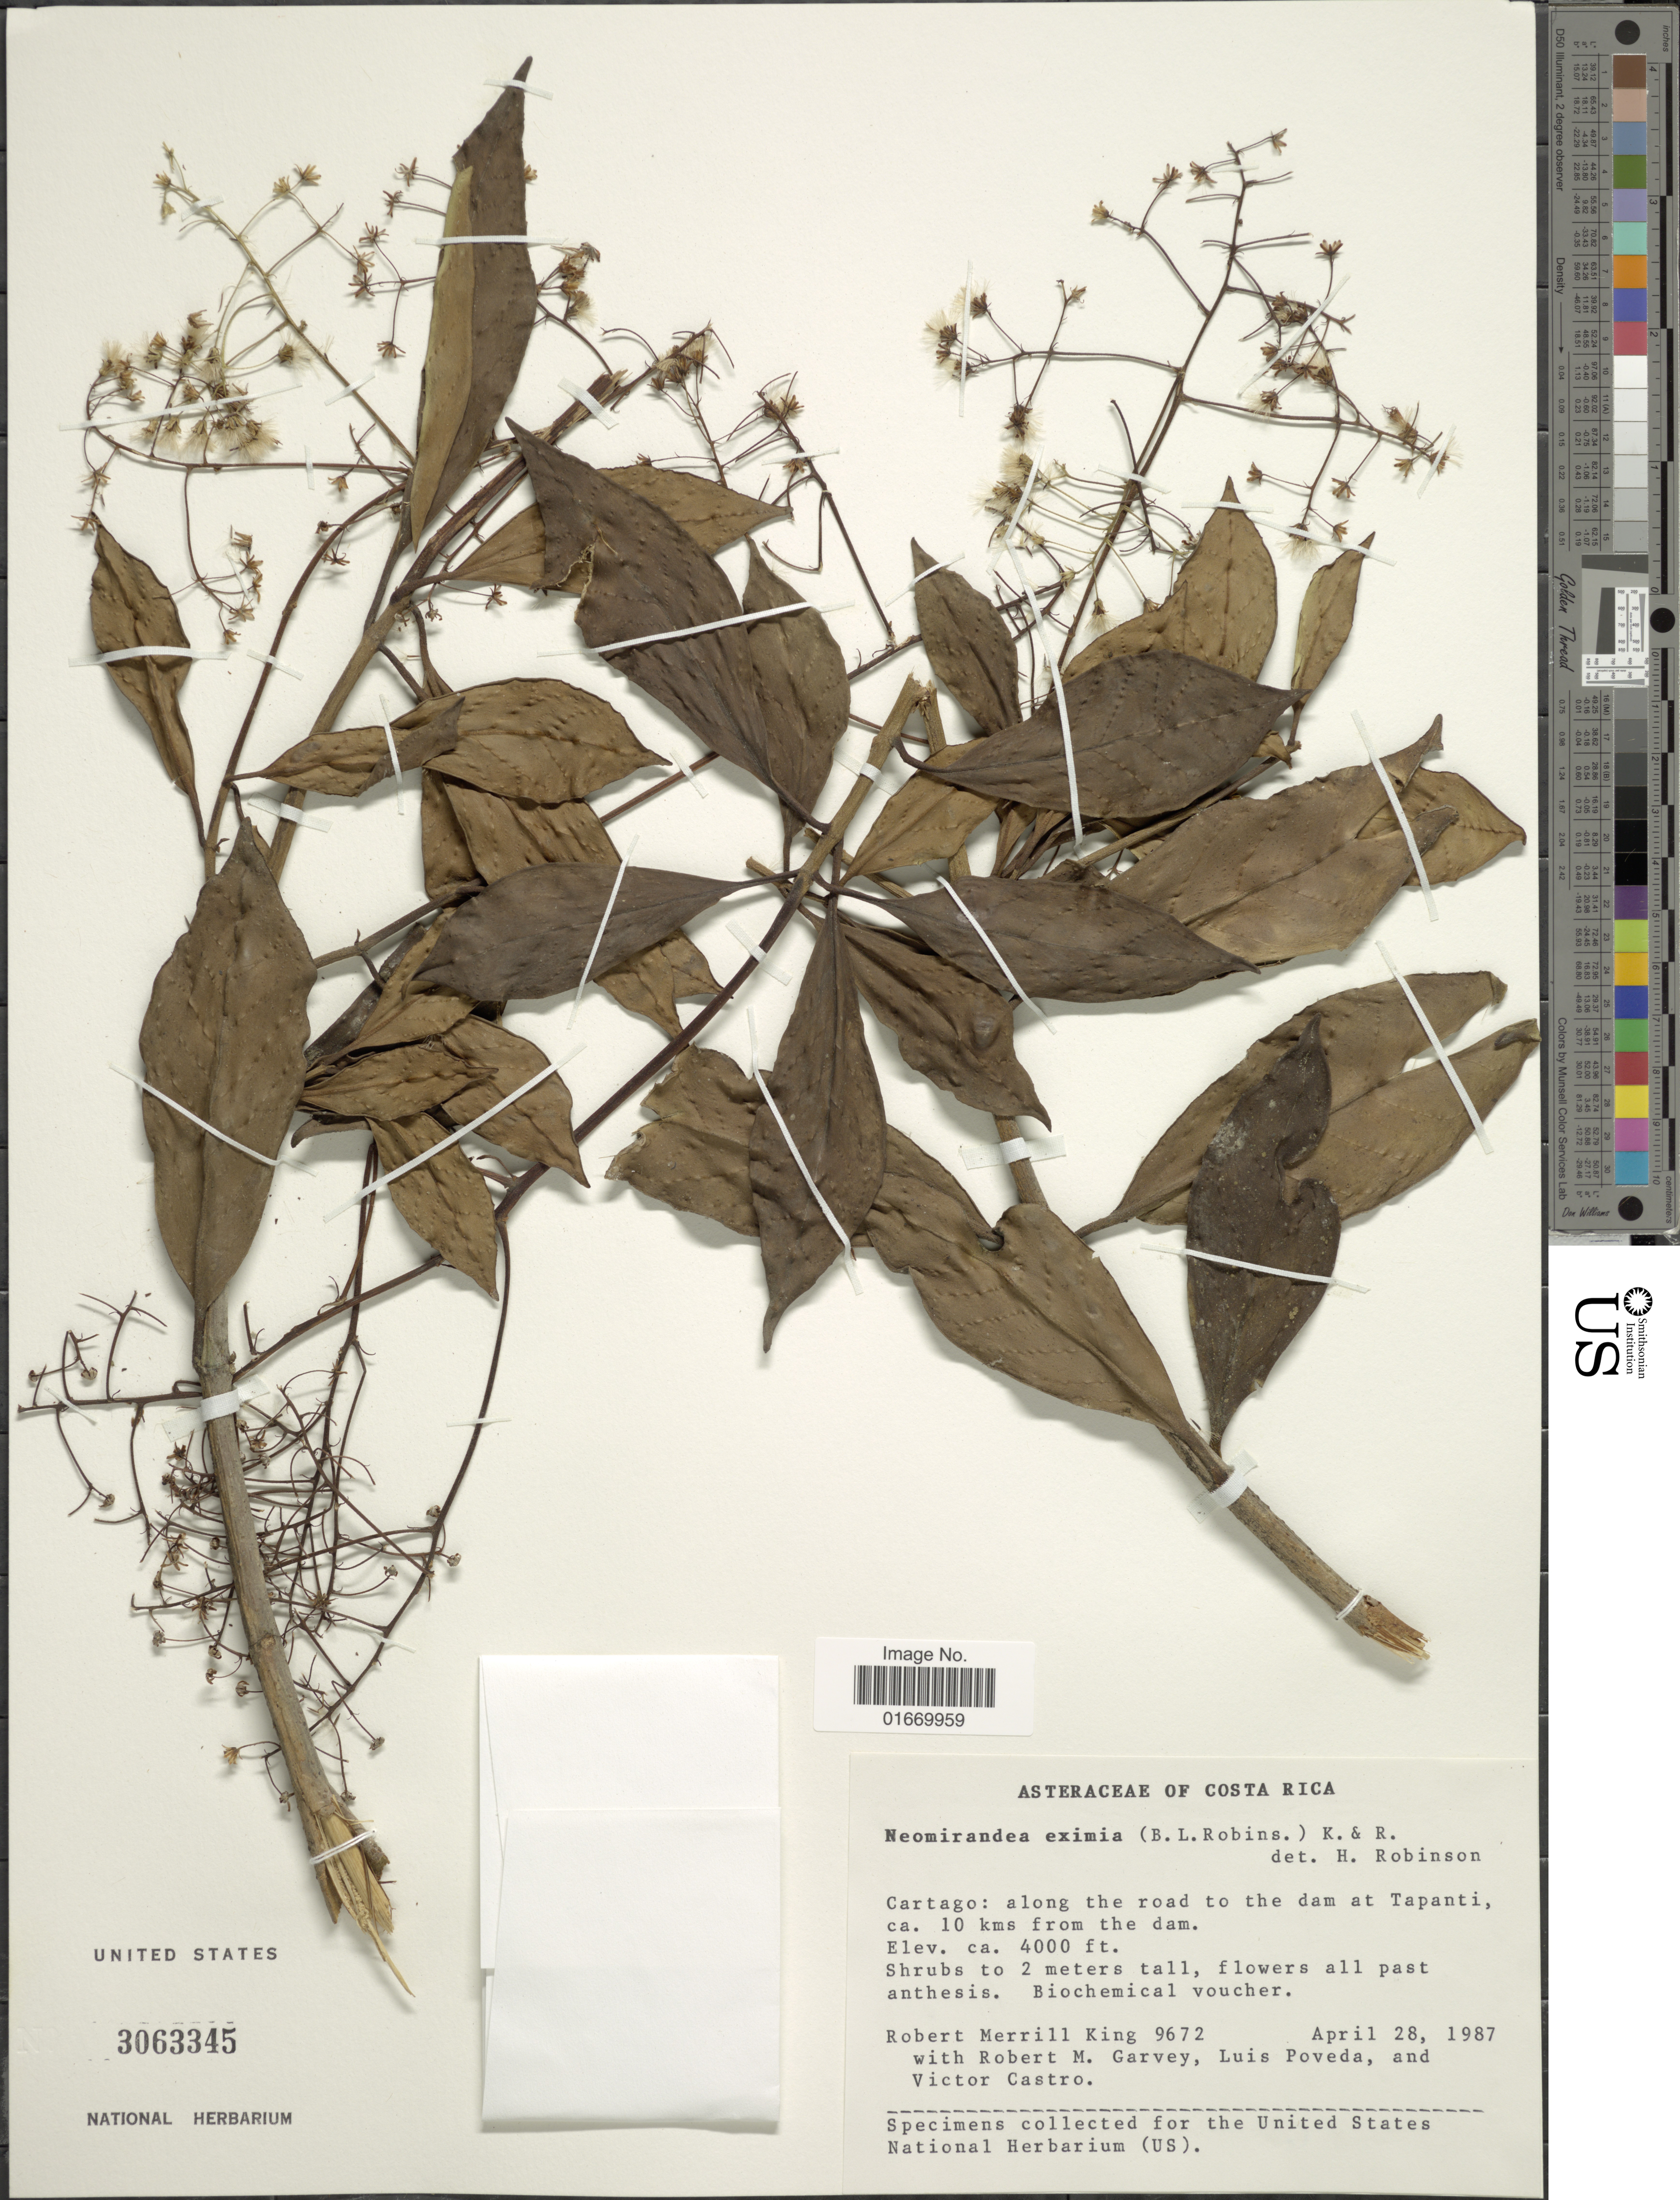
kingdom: Plantae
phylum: Tracheophyta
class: Magnoliopsida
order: Asterales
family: Asteraceae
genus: Neomirandea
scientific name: Neomirandea eximia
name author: (B.L. Rob.) R.M. King & H. Rob.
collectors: R. M. King, R. Garvey, L. J. Poveda & V. Castro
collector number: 9672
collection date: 1987-04-28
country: Costa Rica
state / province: Cartago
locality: Along the road to the dam at Tapanti, ca 10 kms from the dam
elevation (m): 1219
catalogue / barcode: US 3063345